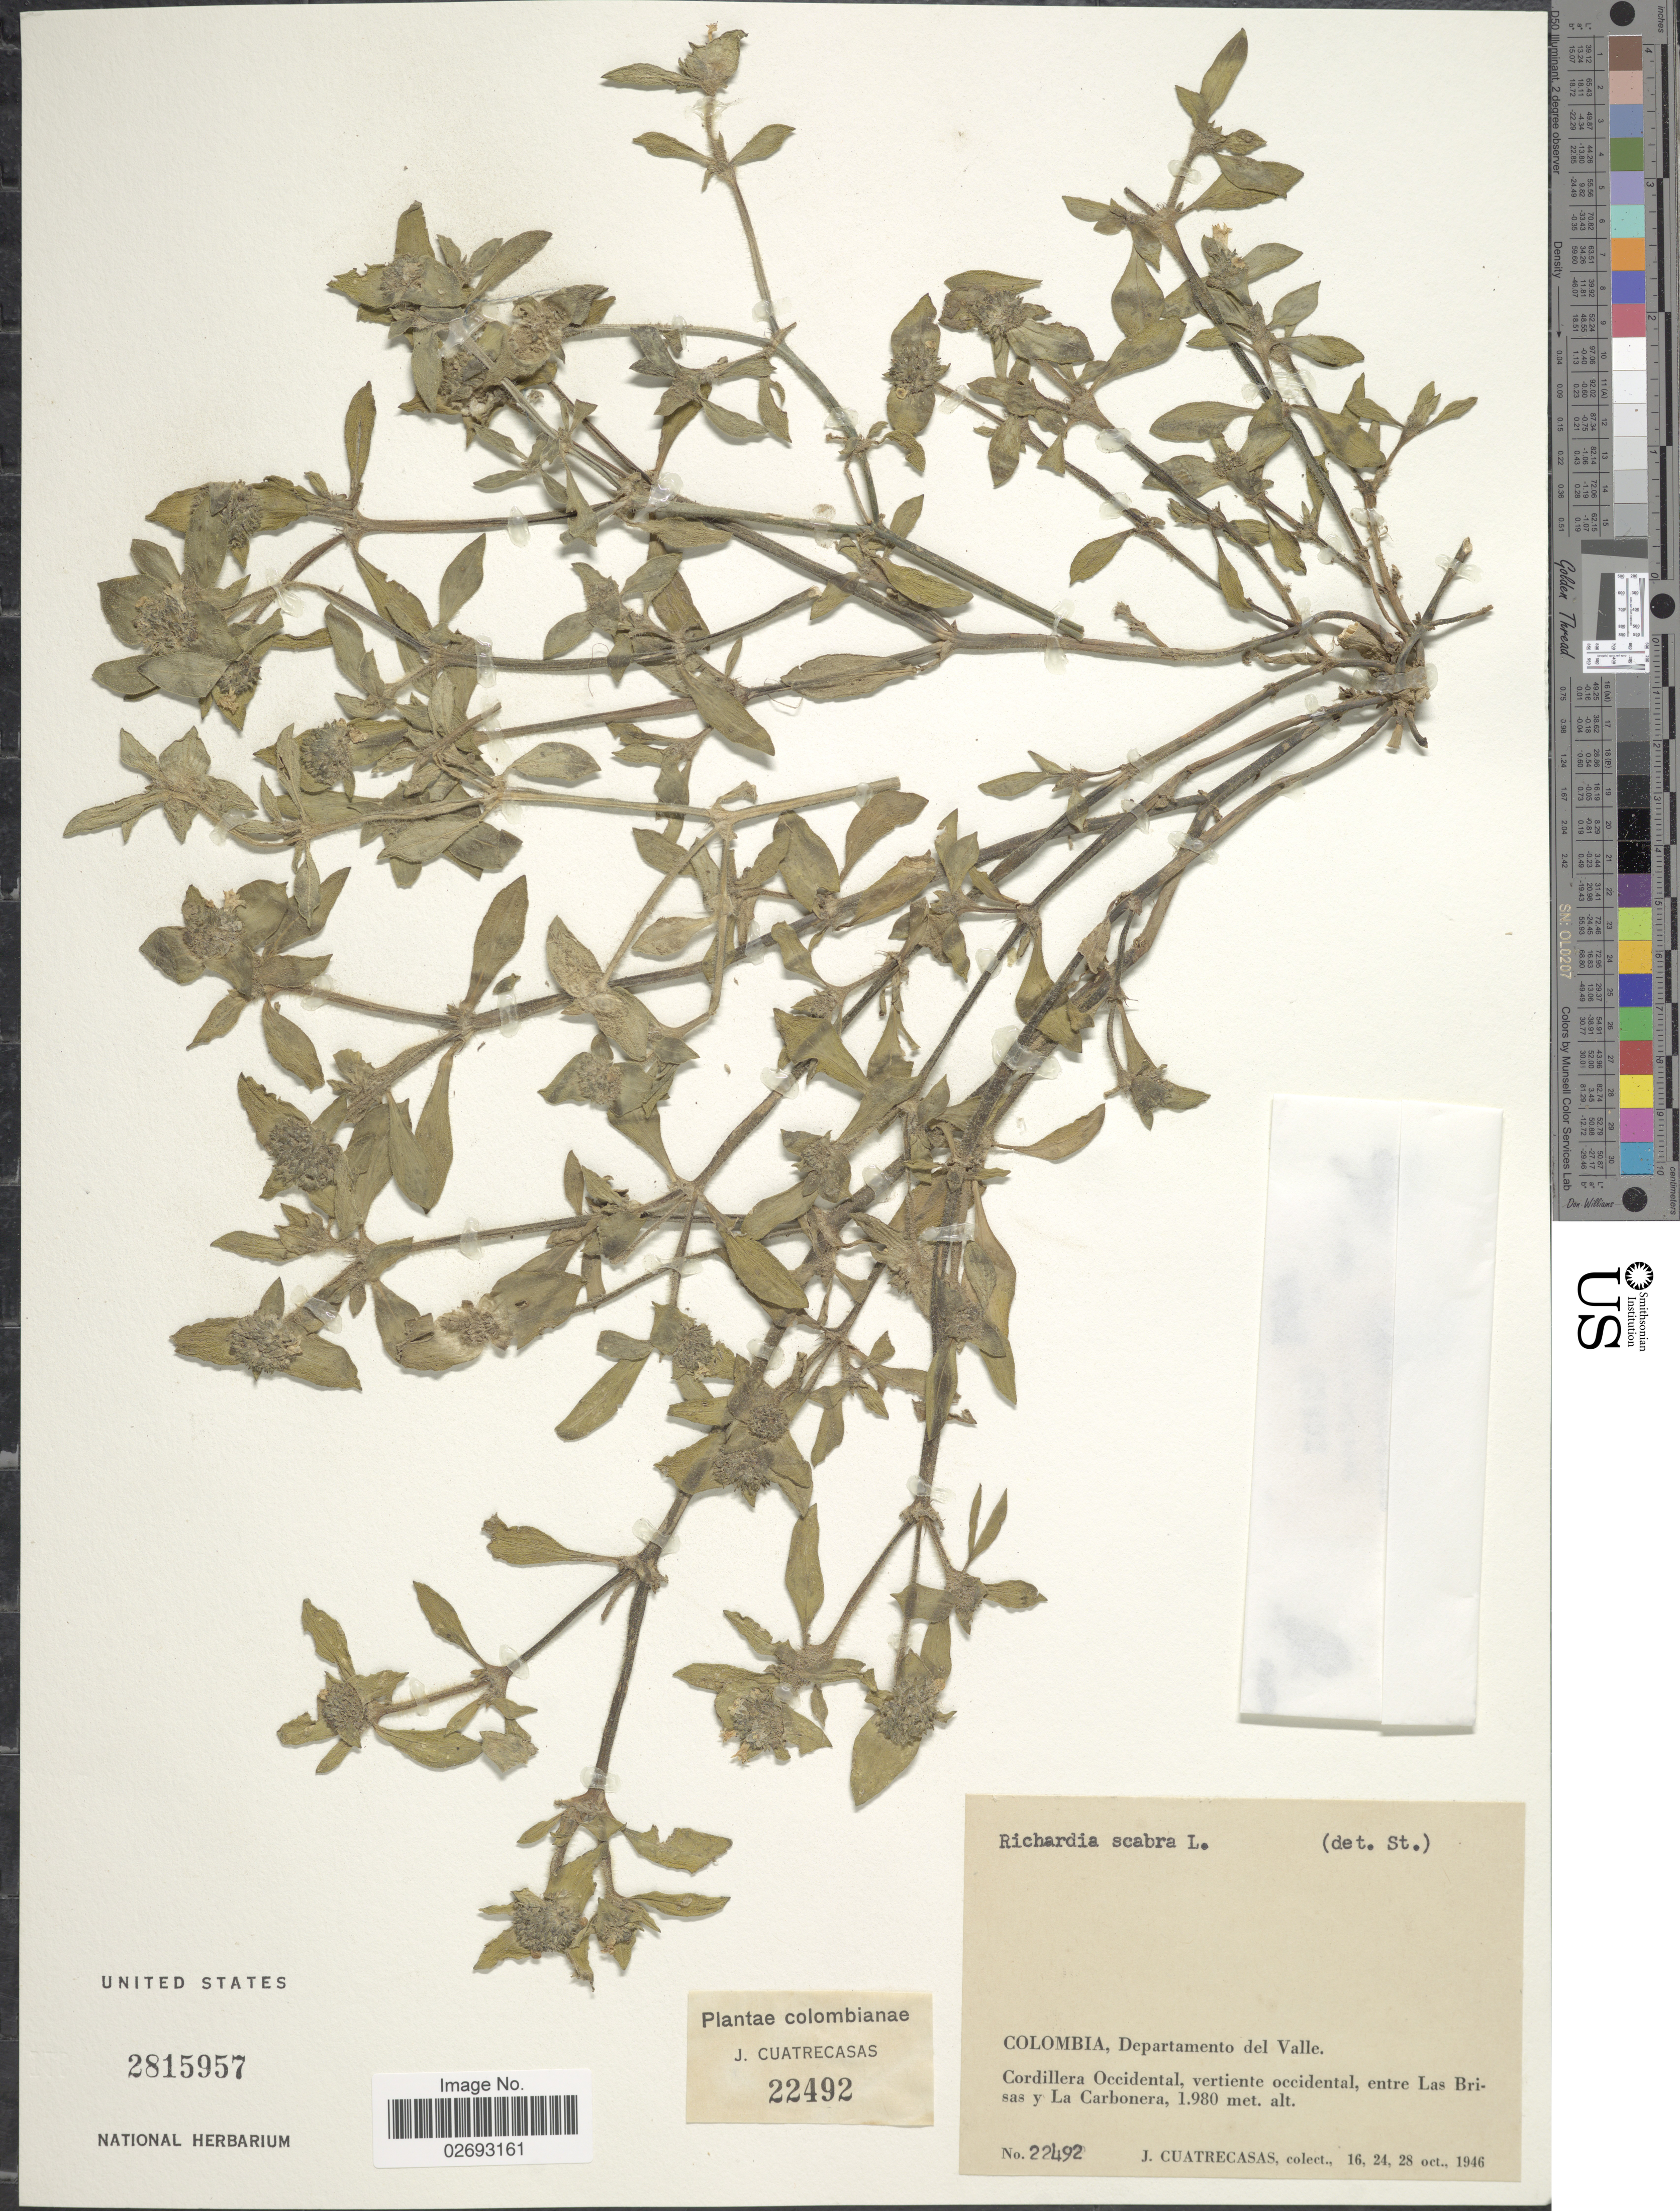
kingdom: Plantae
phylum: Tracheophyta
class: Magnoliopsida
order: Gentianales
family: Rubiaceae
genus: Richardia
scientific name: Richardia scabra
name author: L.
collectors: J. Cuatrecasas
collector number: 22492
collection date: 1946-10-16/1946-10-28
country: Colombia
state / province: Valle del Cauca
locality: Departamento del Valle. Cordillera Occidental, vertiente occidental, entre Las Brisas y La Carbonera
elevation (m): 1980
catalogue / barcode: US 2815957